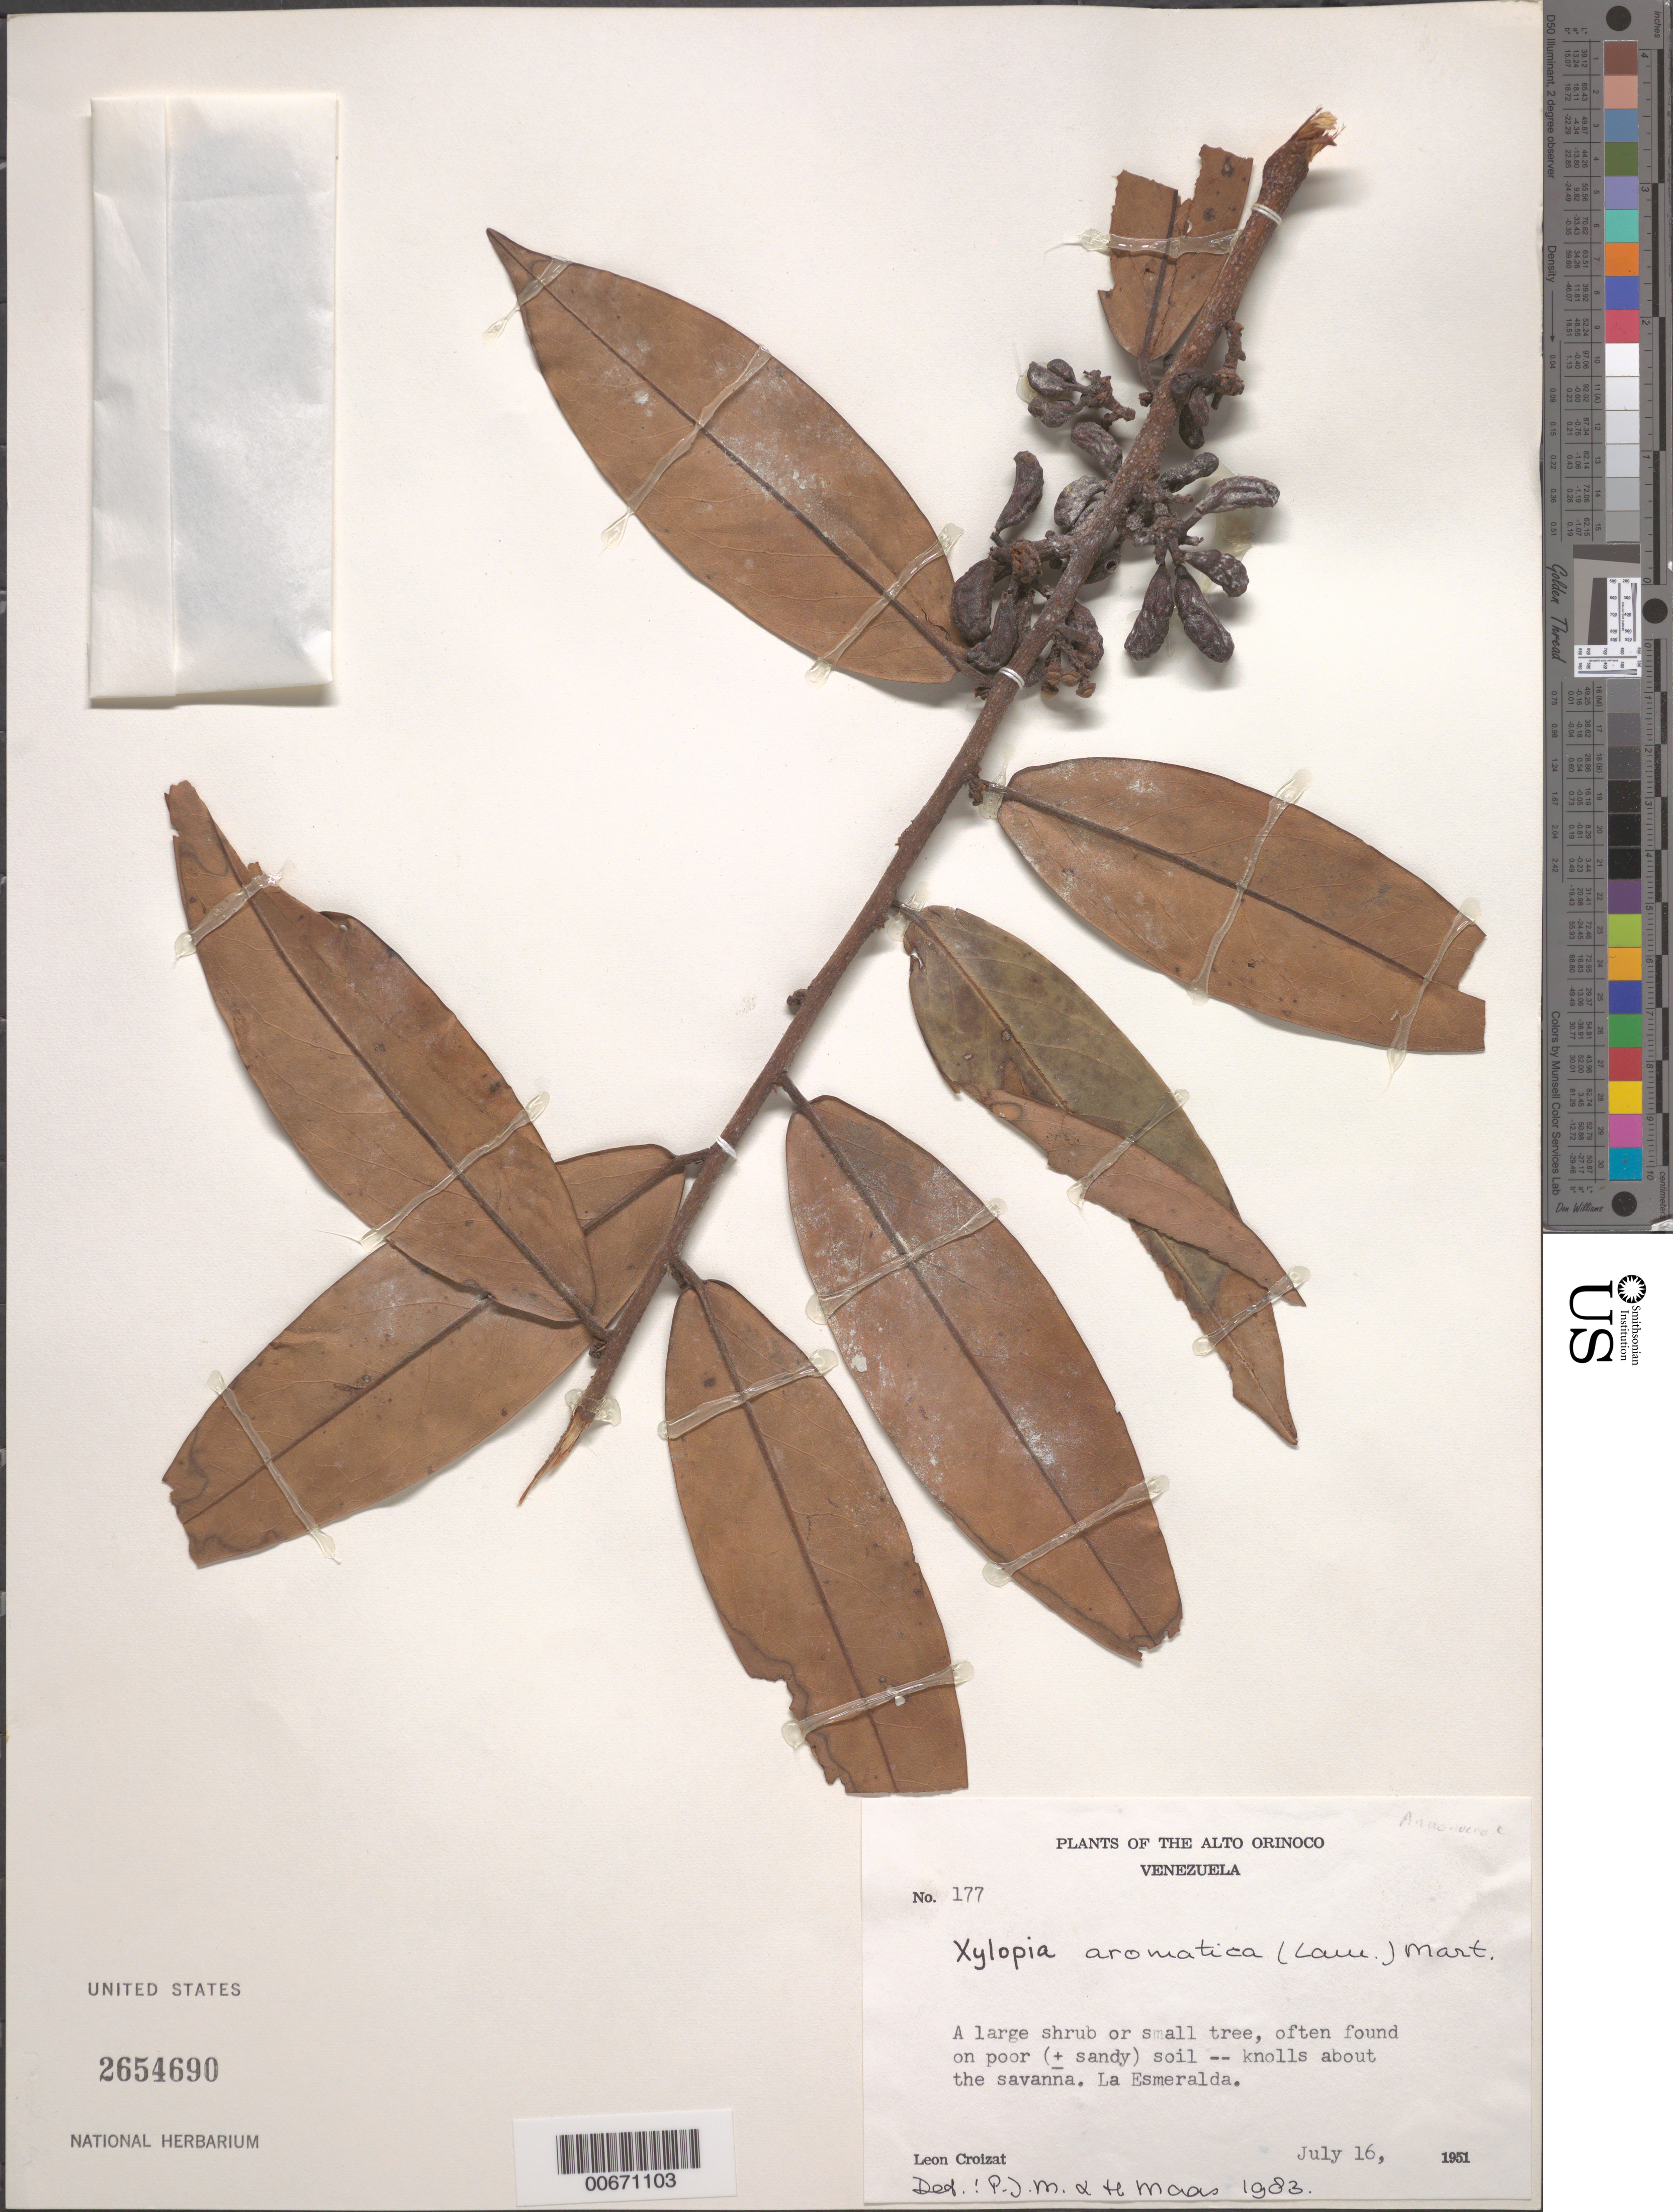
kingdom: Plantae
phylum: Tracheophyta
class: Magnoliopsida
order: Magnoliales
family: Annonaceae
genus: Xylopia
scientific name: Xylopia aromatica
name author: (Lam.) Mart.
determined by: Maas, Paul J. M.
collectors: L. C. M. Croizat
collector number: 177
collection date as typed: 16-Jul-51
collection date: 1951-07-16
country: Venezuela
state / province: Amazonas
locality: La Esmeralda, Río Orinoco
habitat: Poor soil, knolls near savanna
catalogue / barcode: US 2654690